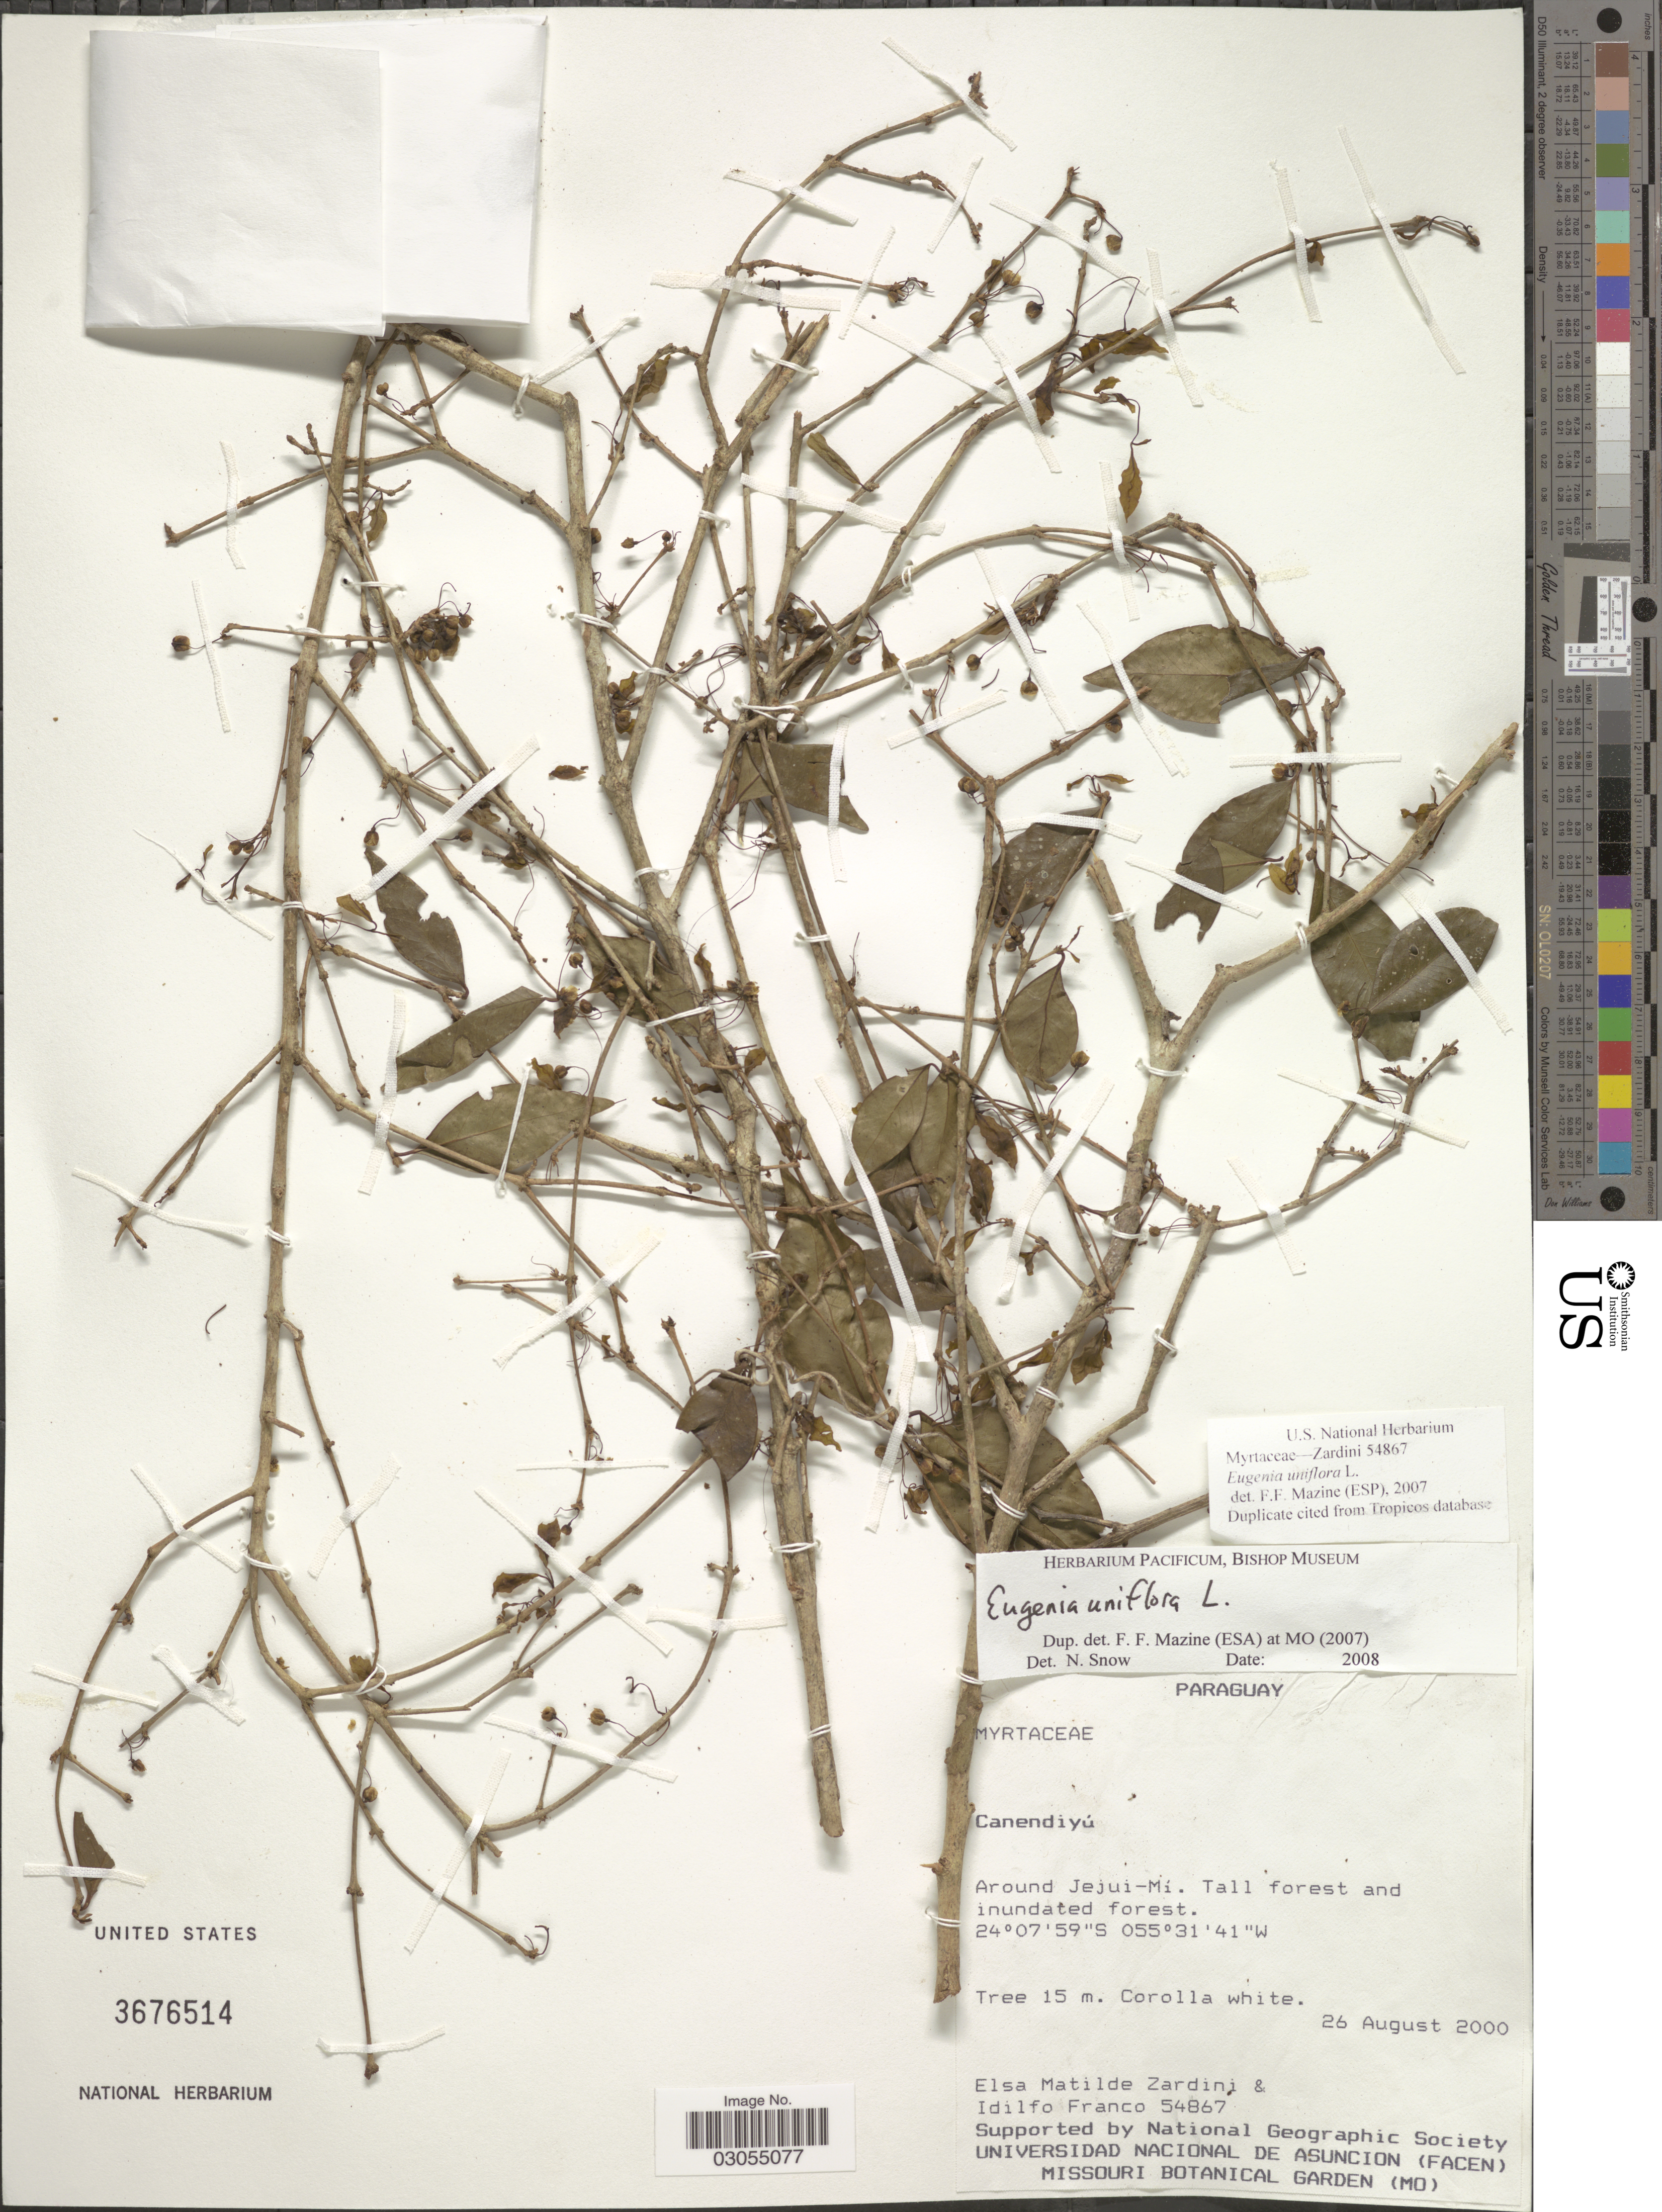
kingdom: Plantae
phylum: Tracheophyta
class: Magnoliopsida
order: Myrtales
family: Myrtaceae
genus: Eugenia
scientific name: Eugenia uniflora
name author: L.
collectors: E. M. Zardini & I. S. Franco M.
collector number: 54867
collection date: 2000-08-26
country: Paraguay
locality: Canendiyú, Around Jejui-Mí.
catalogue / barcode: US 3676514